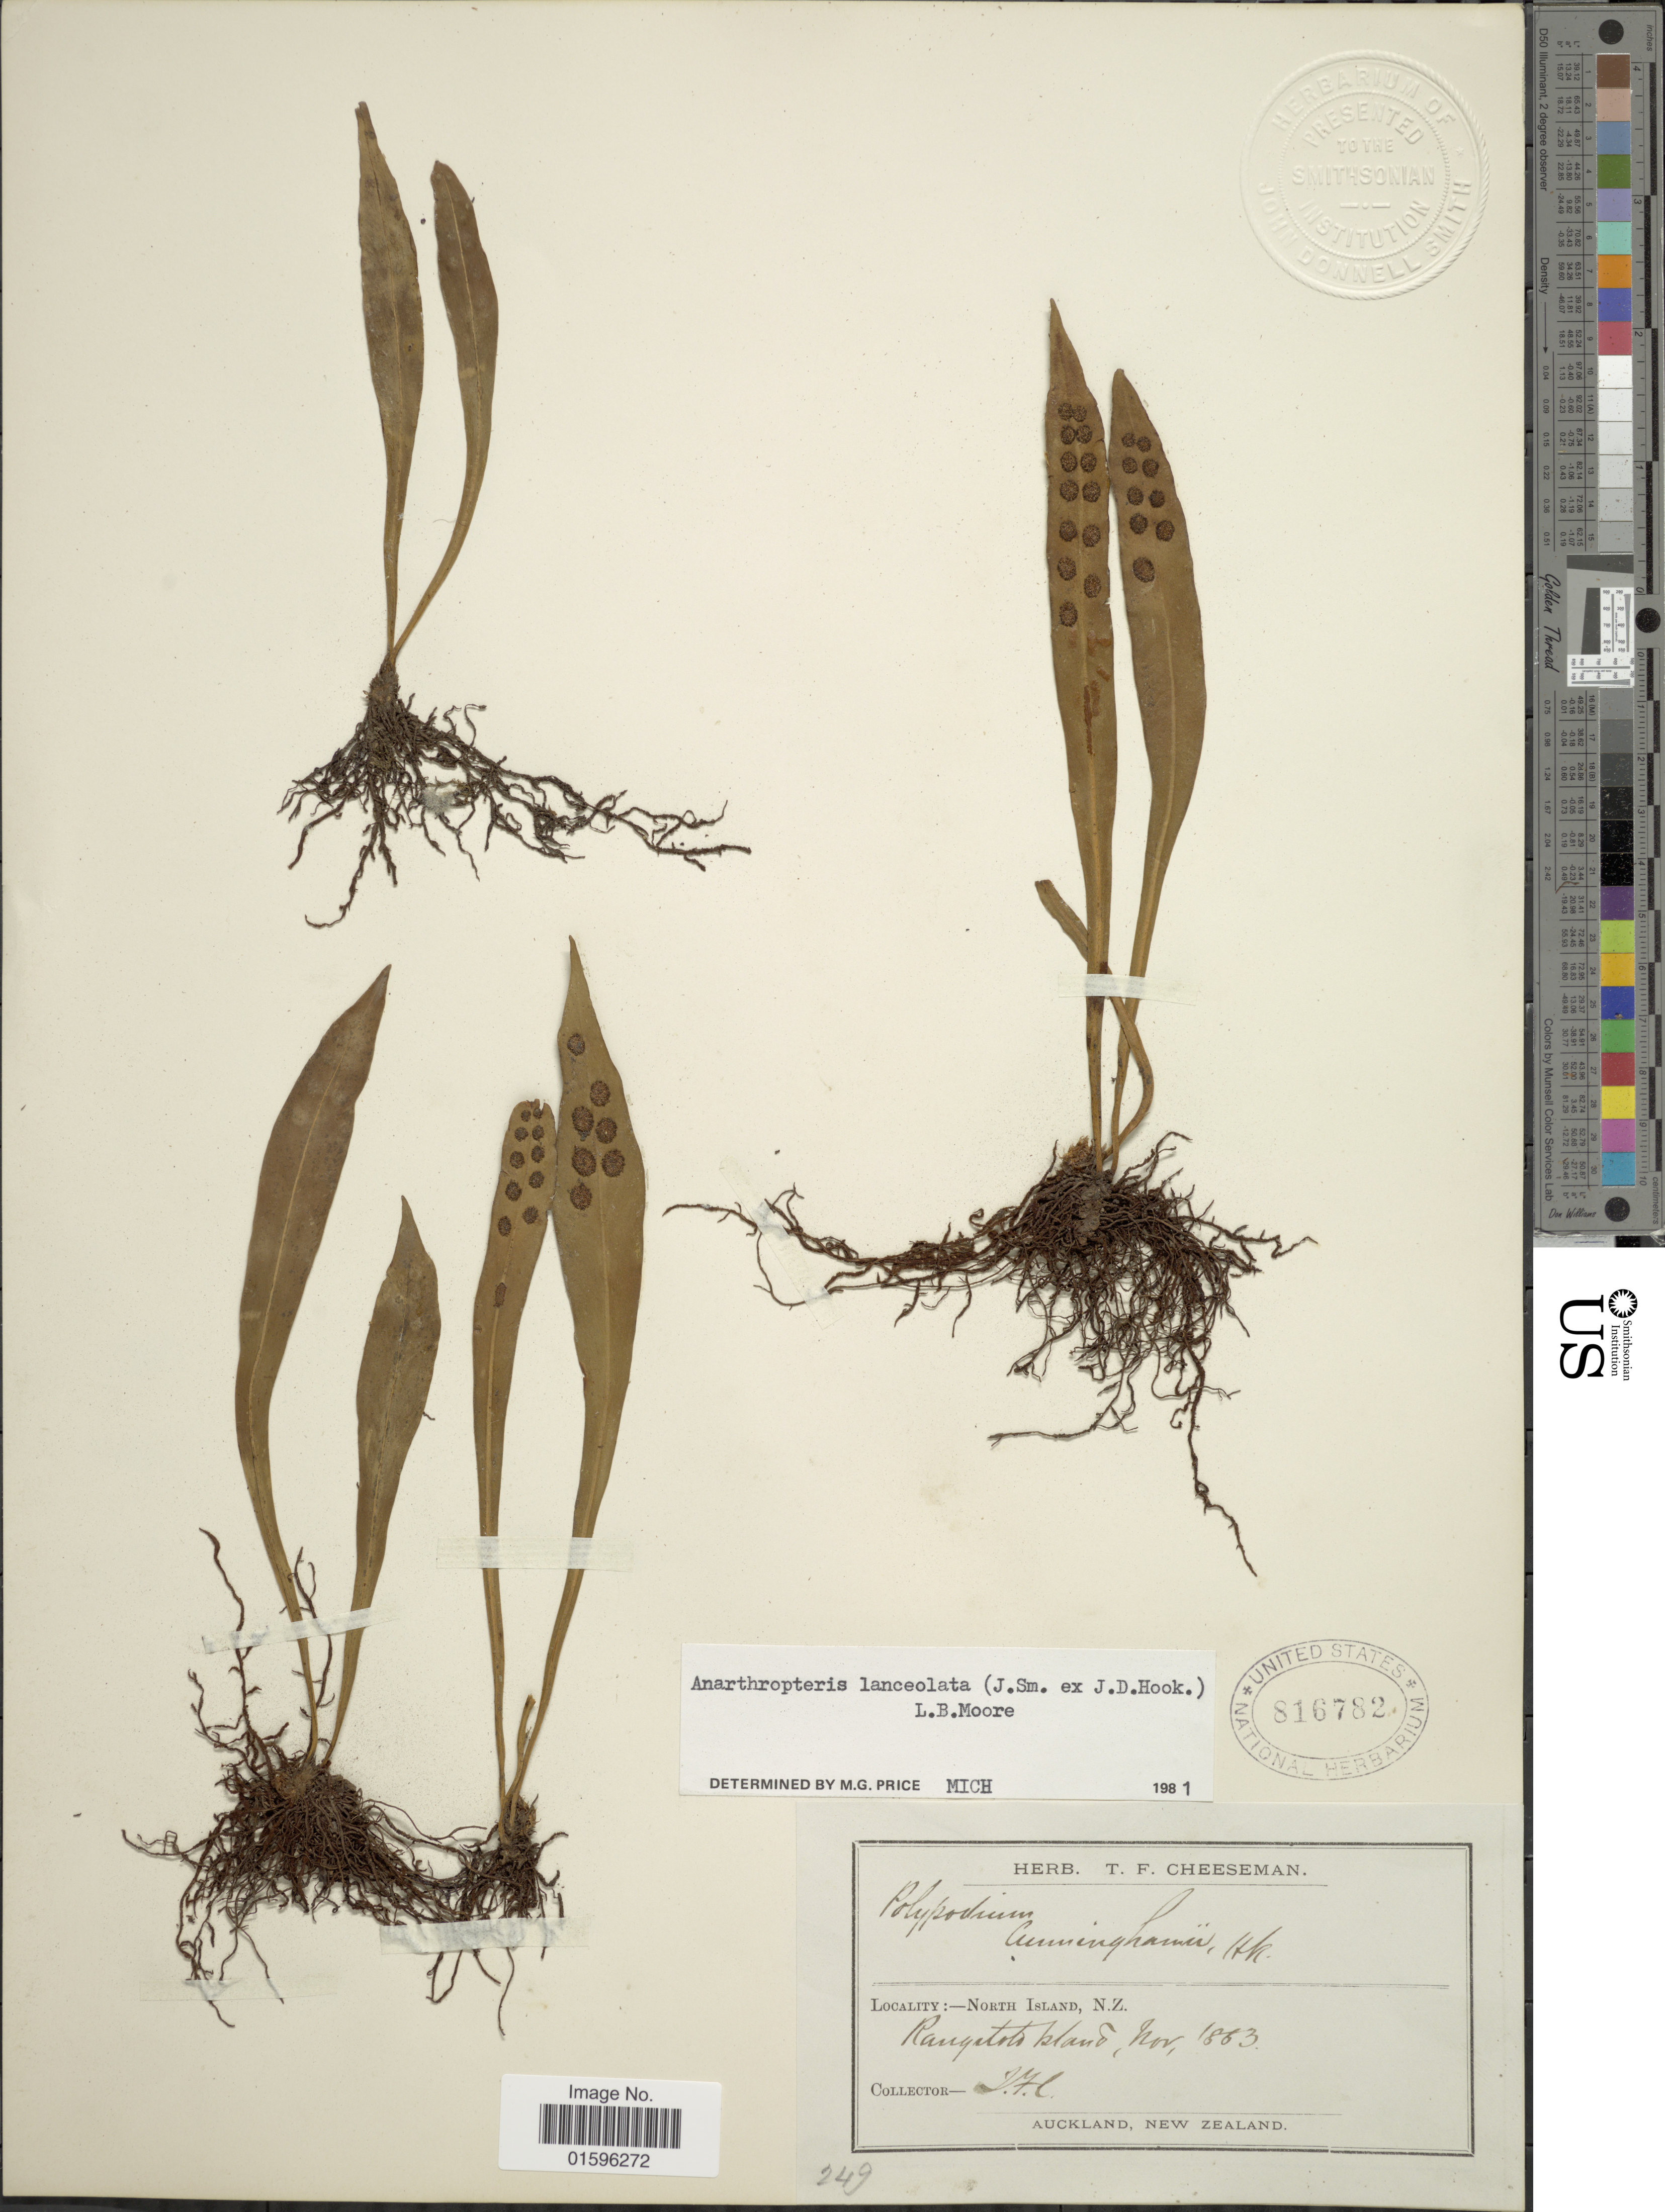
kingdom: Plantae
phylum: Tracheophyta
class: Polypodiopsida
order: Polypodiales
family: Polypodiaceae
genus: Polypodium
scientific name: Polypodium lanceolatum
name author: L.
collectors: T. F. Cheeseman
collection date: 1863-11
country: New Zealand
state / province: Auckland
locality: North Island, N. Z. Rangatotobland, Auckland, New Zealand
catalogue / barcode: US 816782